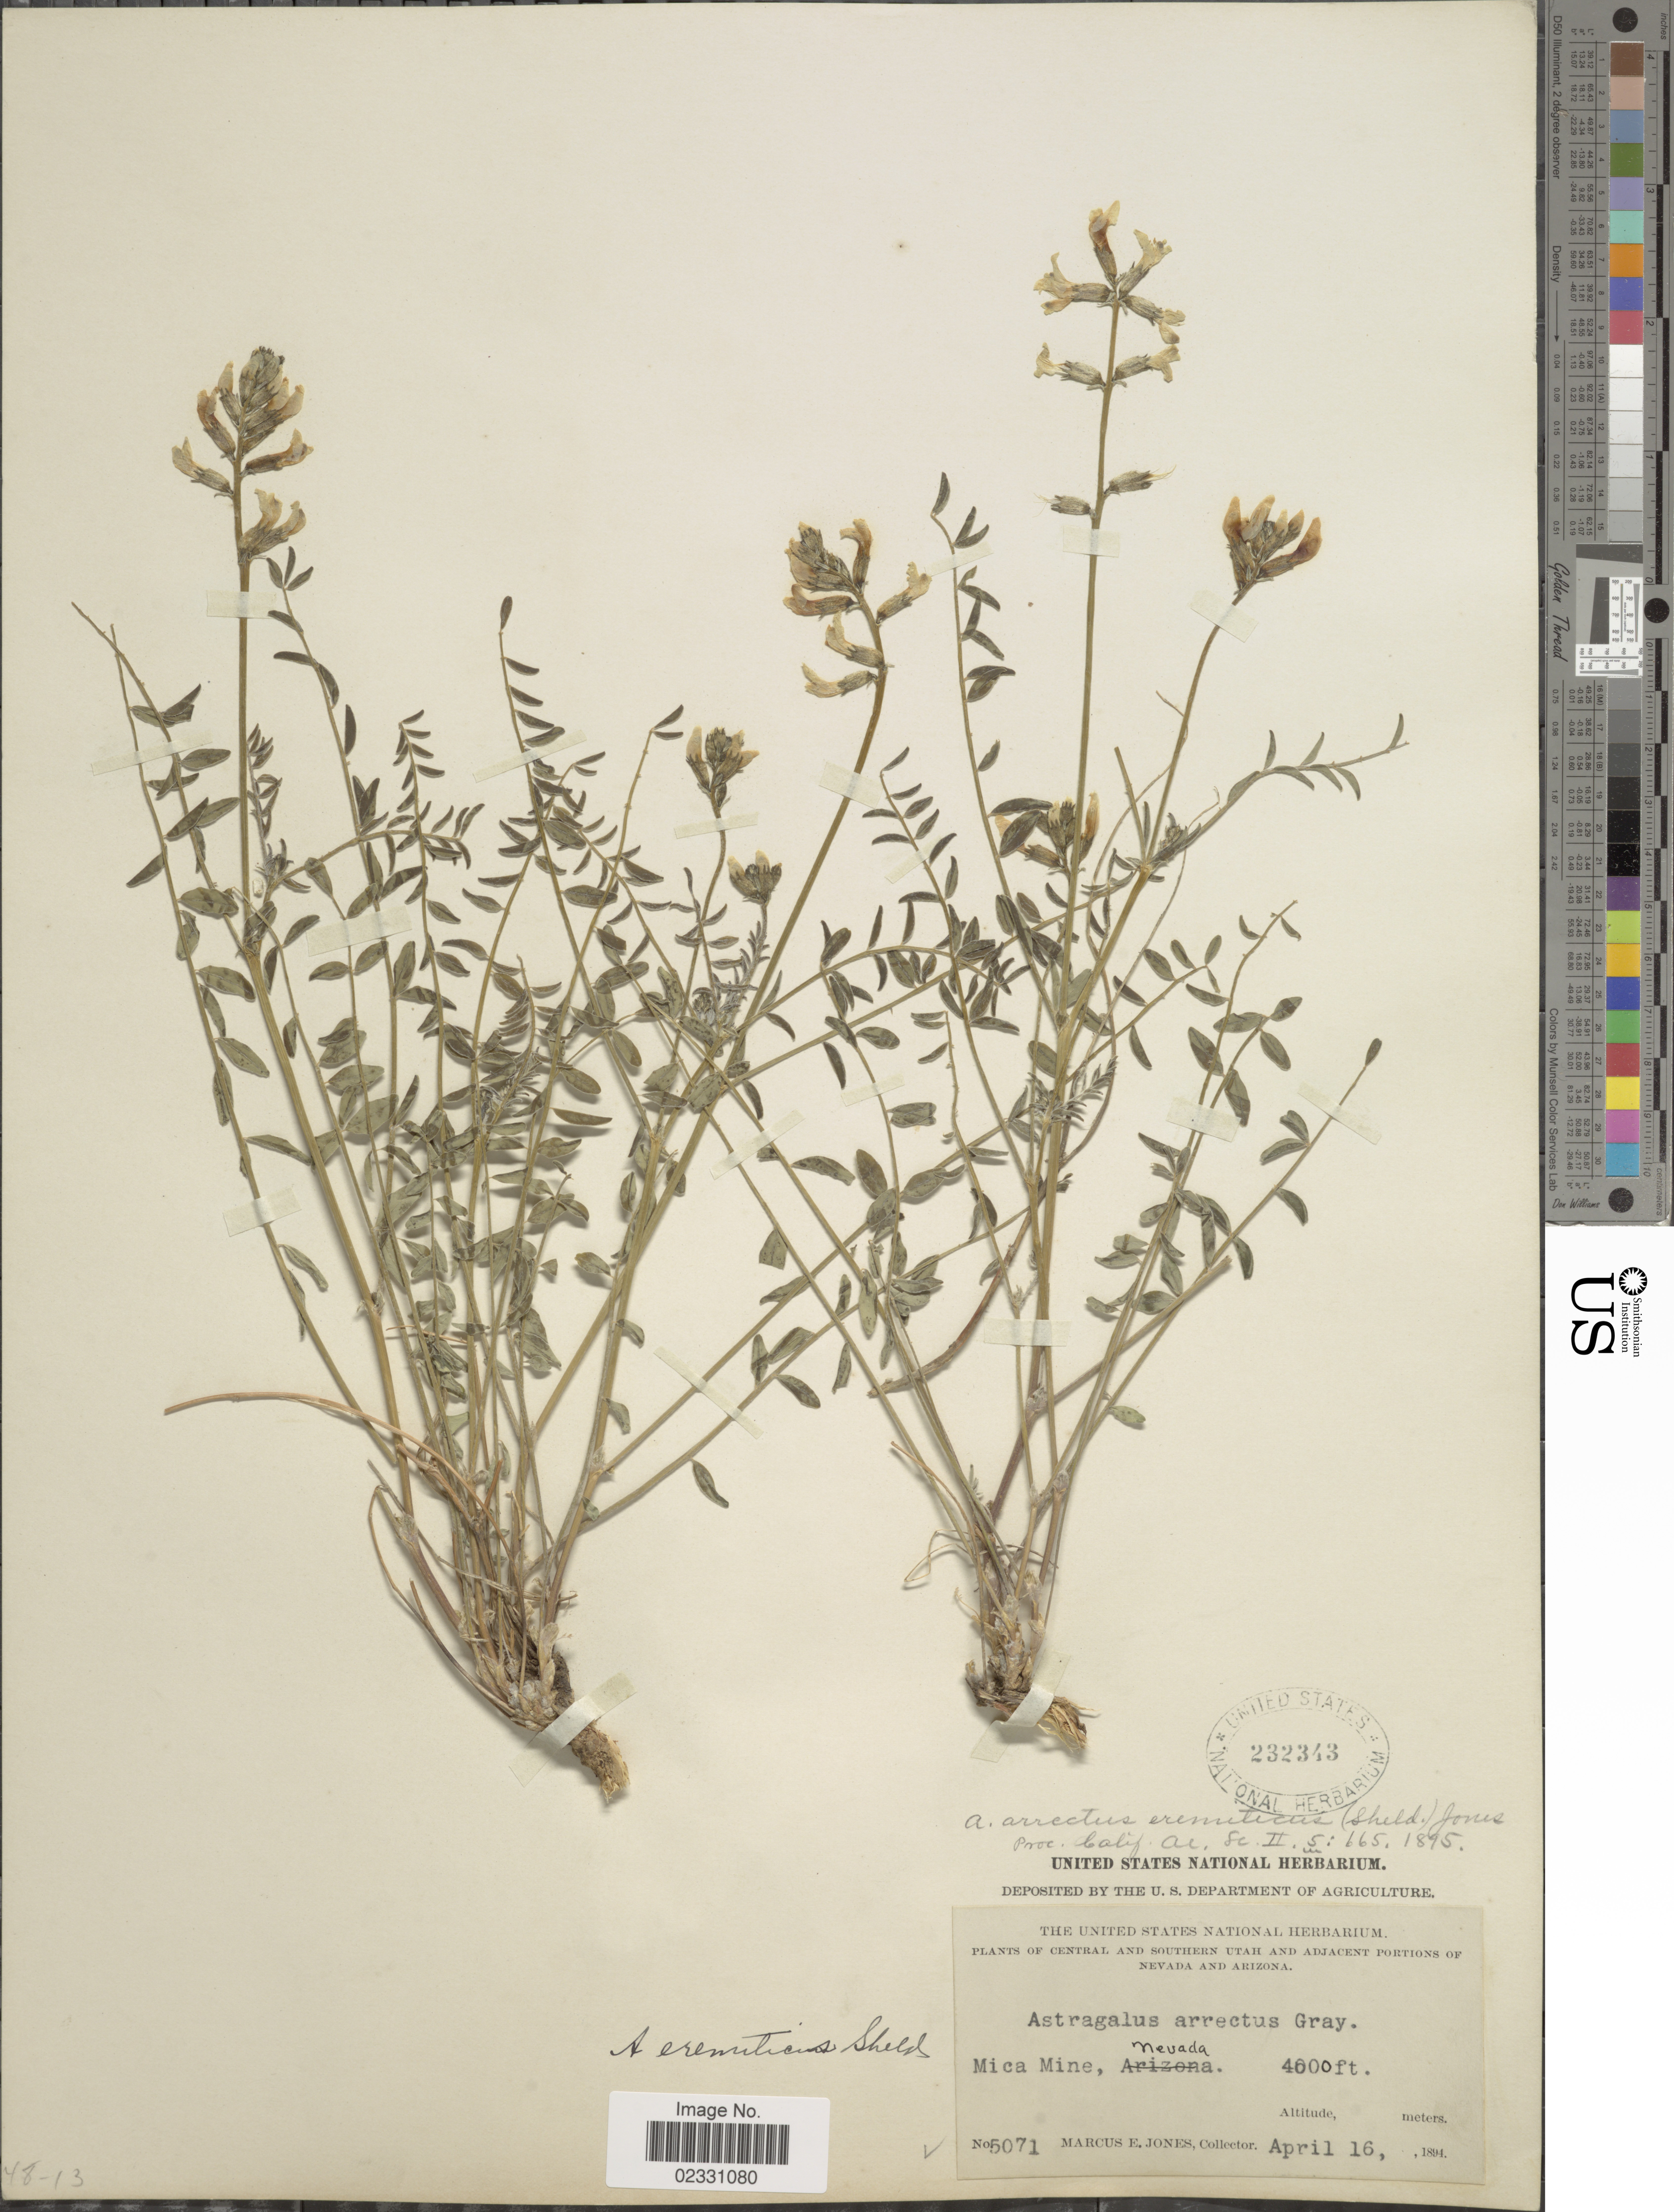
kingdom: Plantae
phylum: Tracheophyta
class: Magnoliopsida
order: Fabales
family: Fabaceae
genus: Astragalus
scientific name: Astragalus eremiticus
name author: E. Sheld.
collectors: M. E. Jones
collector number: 5071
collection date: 1894-04-16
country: United States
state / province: Nevada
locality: Adjacent portions of Nevada. Mica Mine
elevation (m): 1402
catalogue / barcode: US 232343